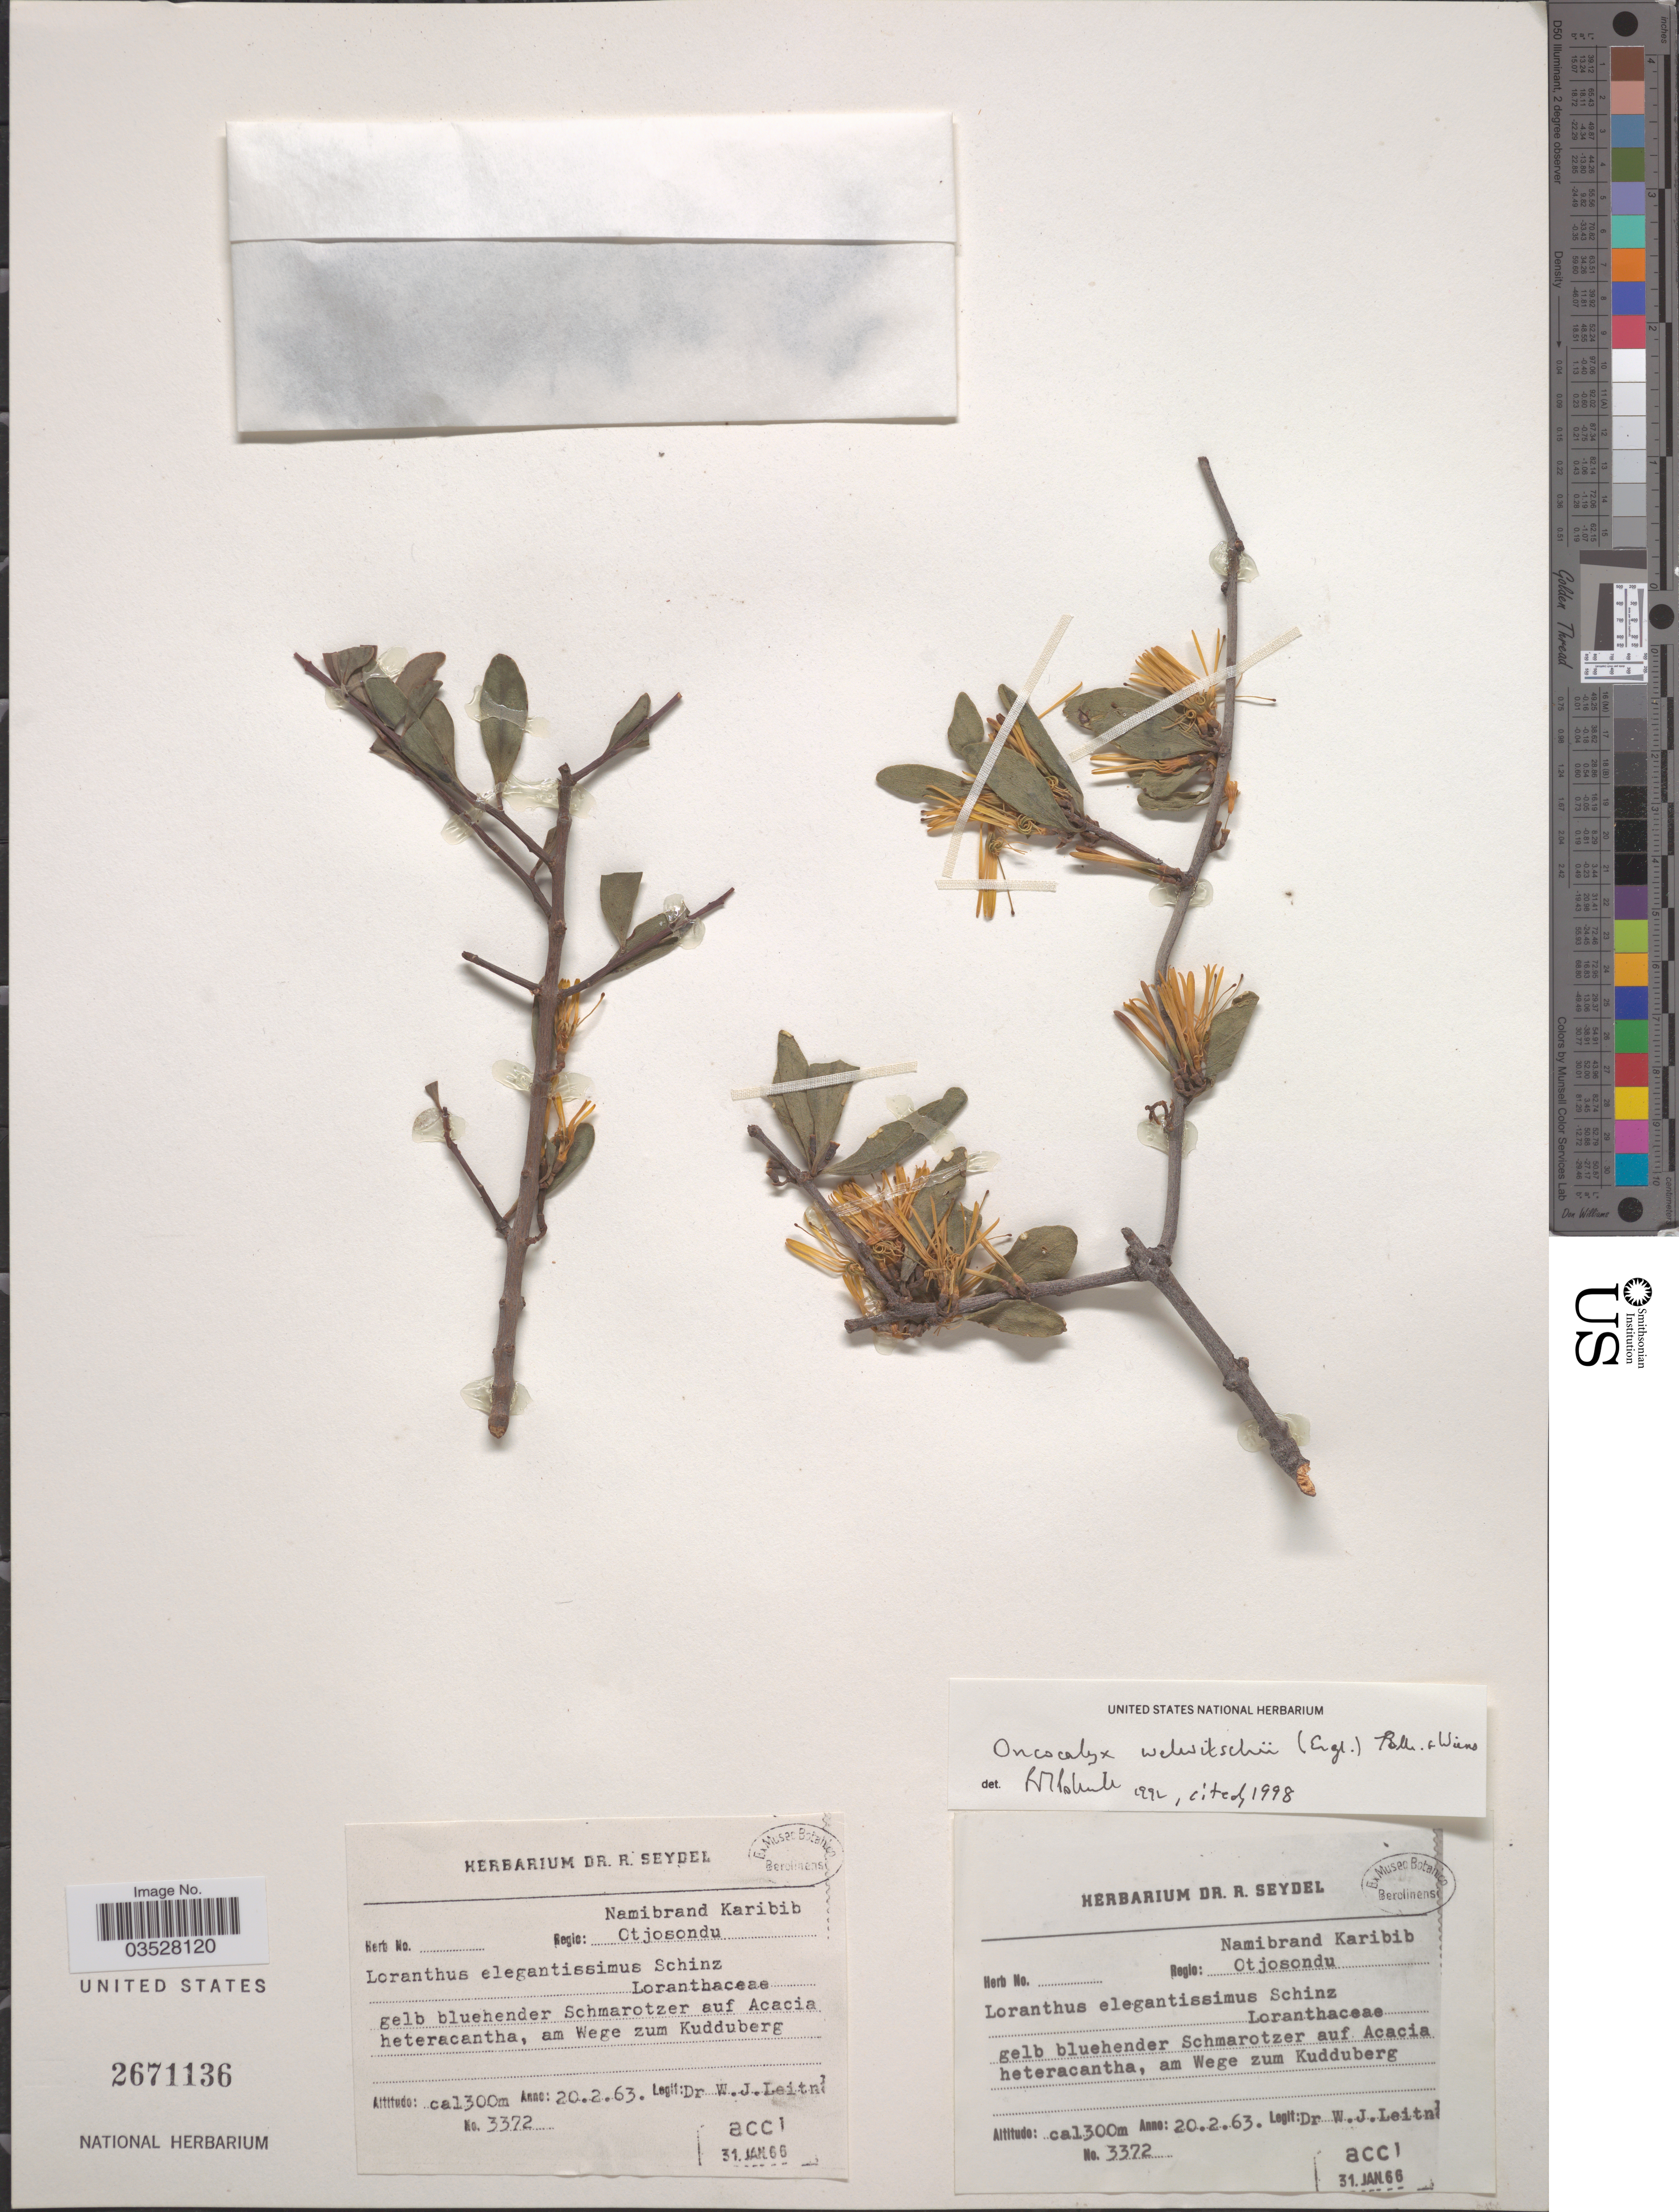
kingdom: Plantae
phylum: Tracheophyta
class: Magnoliopsida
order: Santalales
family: Loranthaceae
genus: Oncocalyx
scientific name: Oncocalyx welwitschii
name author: (Engl.) Wiens & Polhill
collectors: W. Leitner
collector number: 3372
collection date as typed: Transcribed d/m/y: 20/3/63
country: Namibia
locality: Regio: Namibrand Karibib. Otjosondu.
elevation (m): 1300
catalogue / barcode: US 2671136